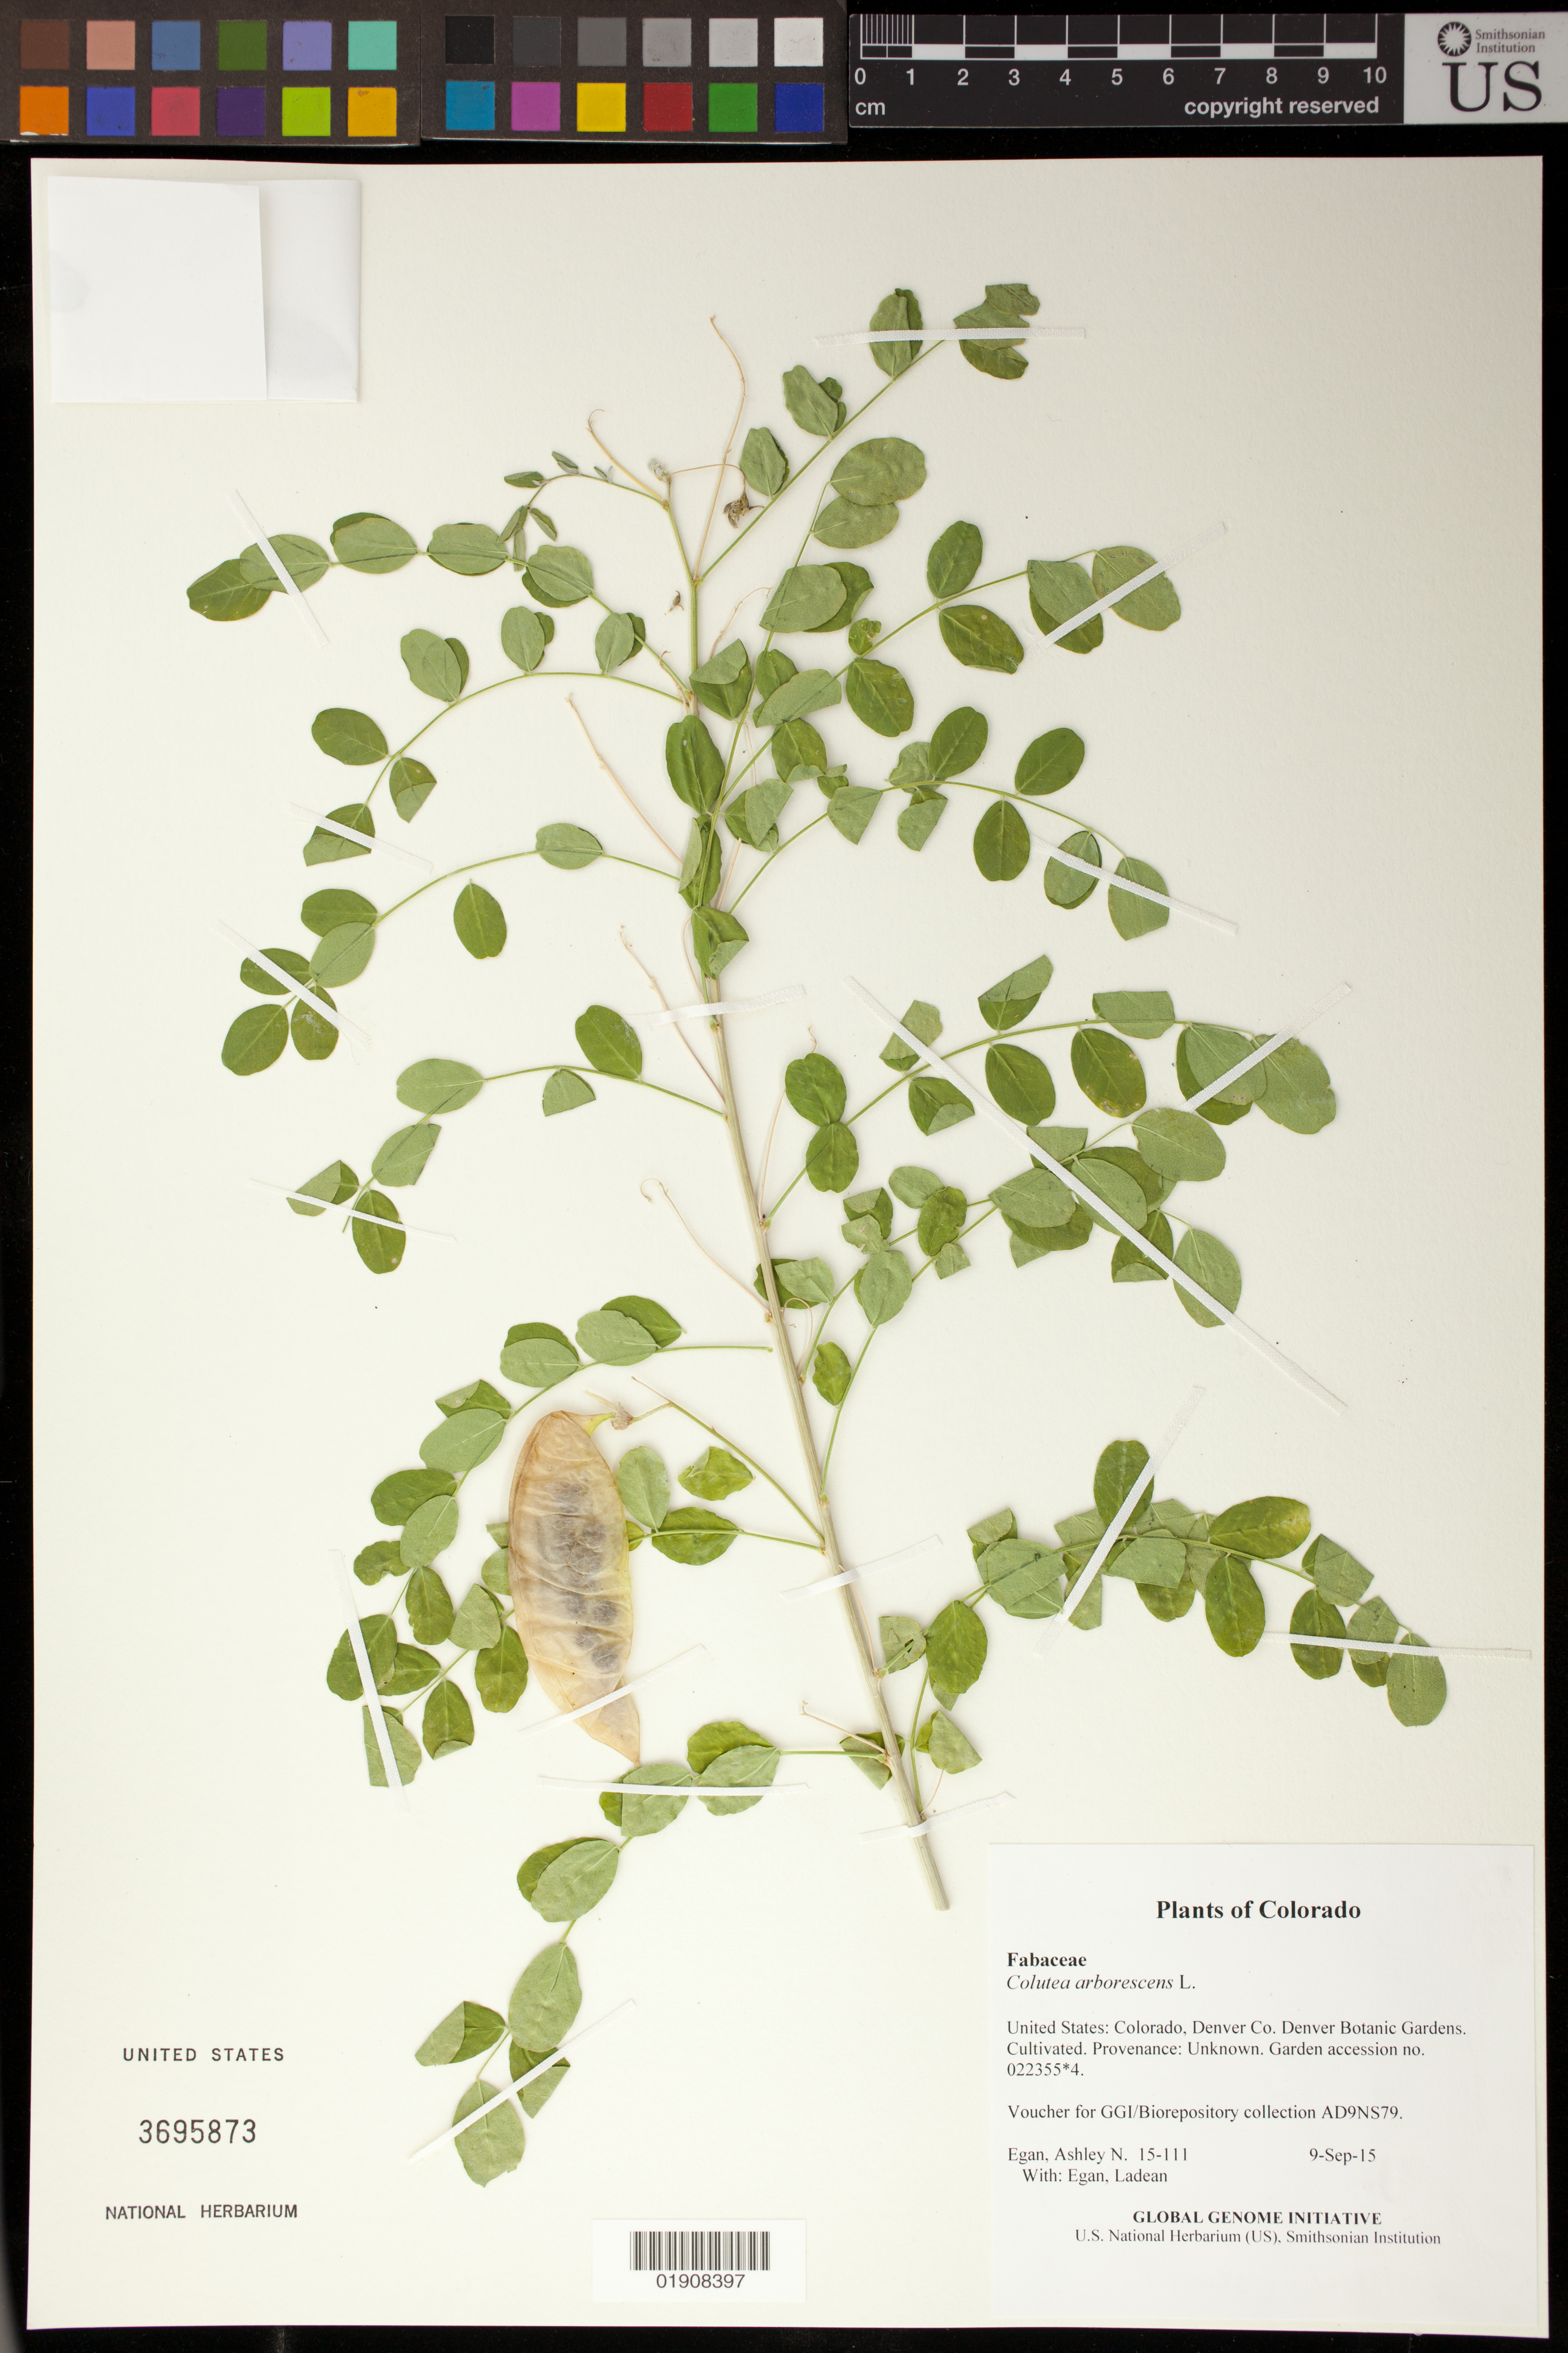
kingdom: Plantae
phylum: Tracheophyta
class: Magnoliopsida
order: Fabales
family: Fabaceae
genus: Colutea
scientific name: Colutea arborescens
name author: L.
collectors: A. N. Egan & L. Egan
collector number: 15-111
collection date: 2015-09-09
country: United States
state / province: Colorado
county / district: Denver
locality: Denver Botanic Gardens. Cultivated. Provenance: Unknown. Garden accession no. 022355.4.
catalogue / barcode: US 3695873